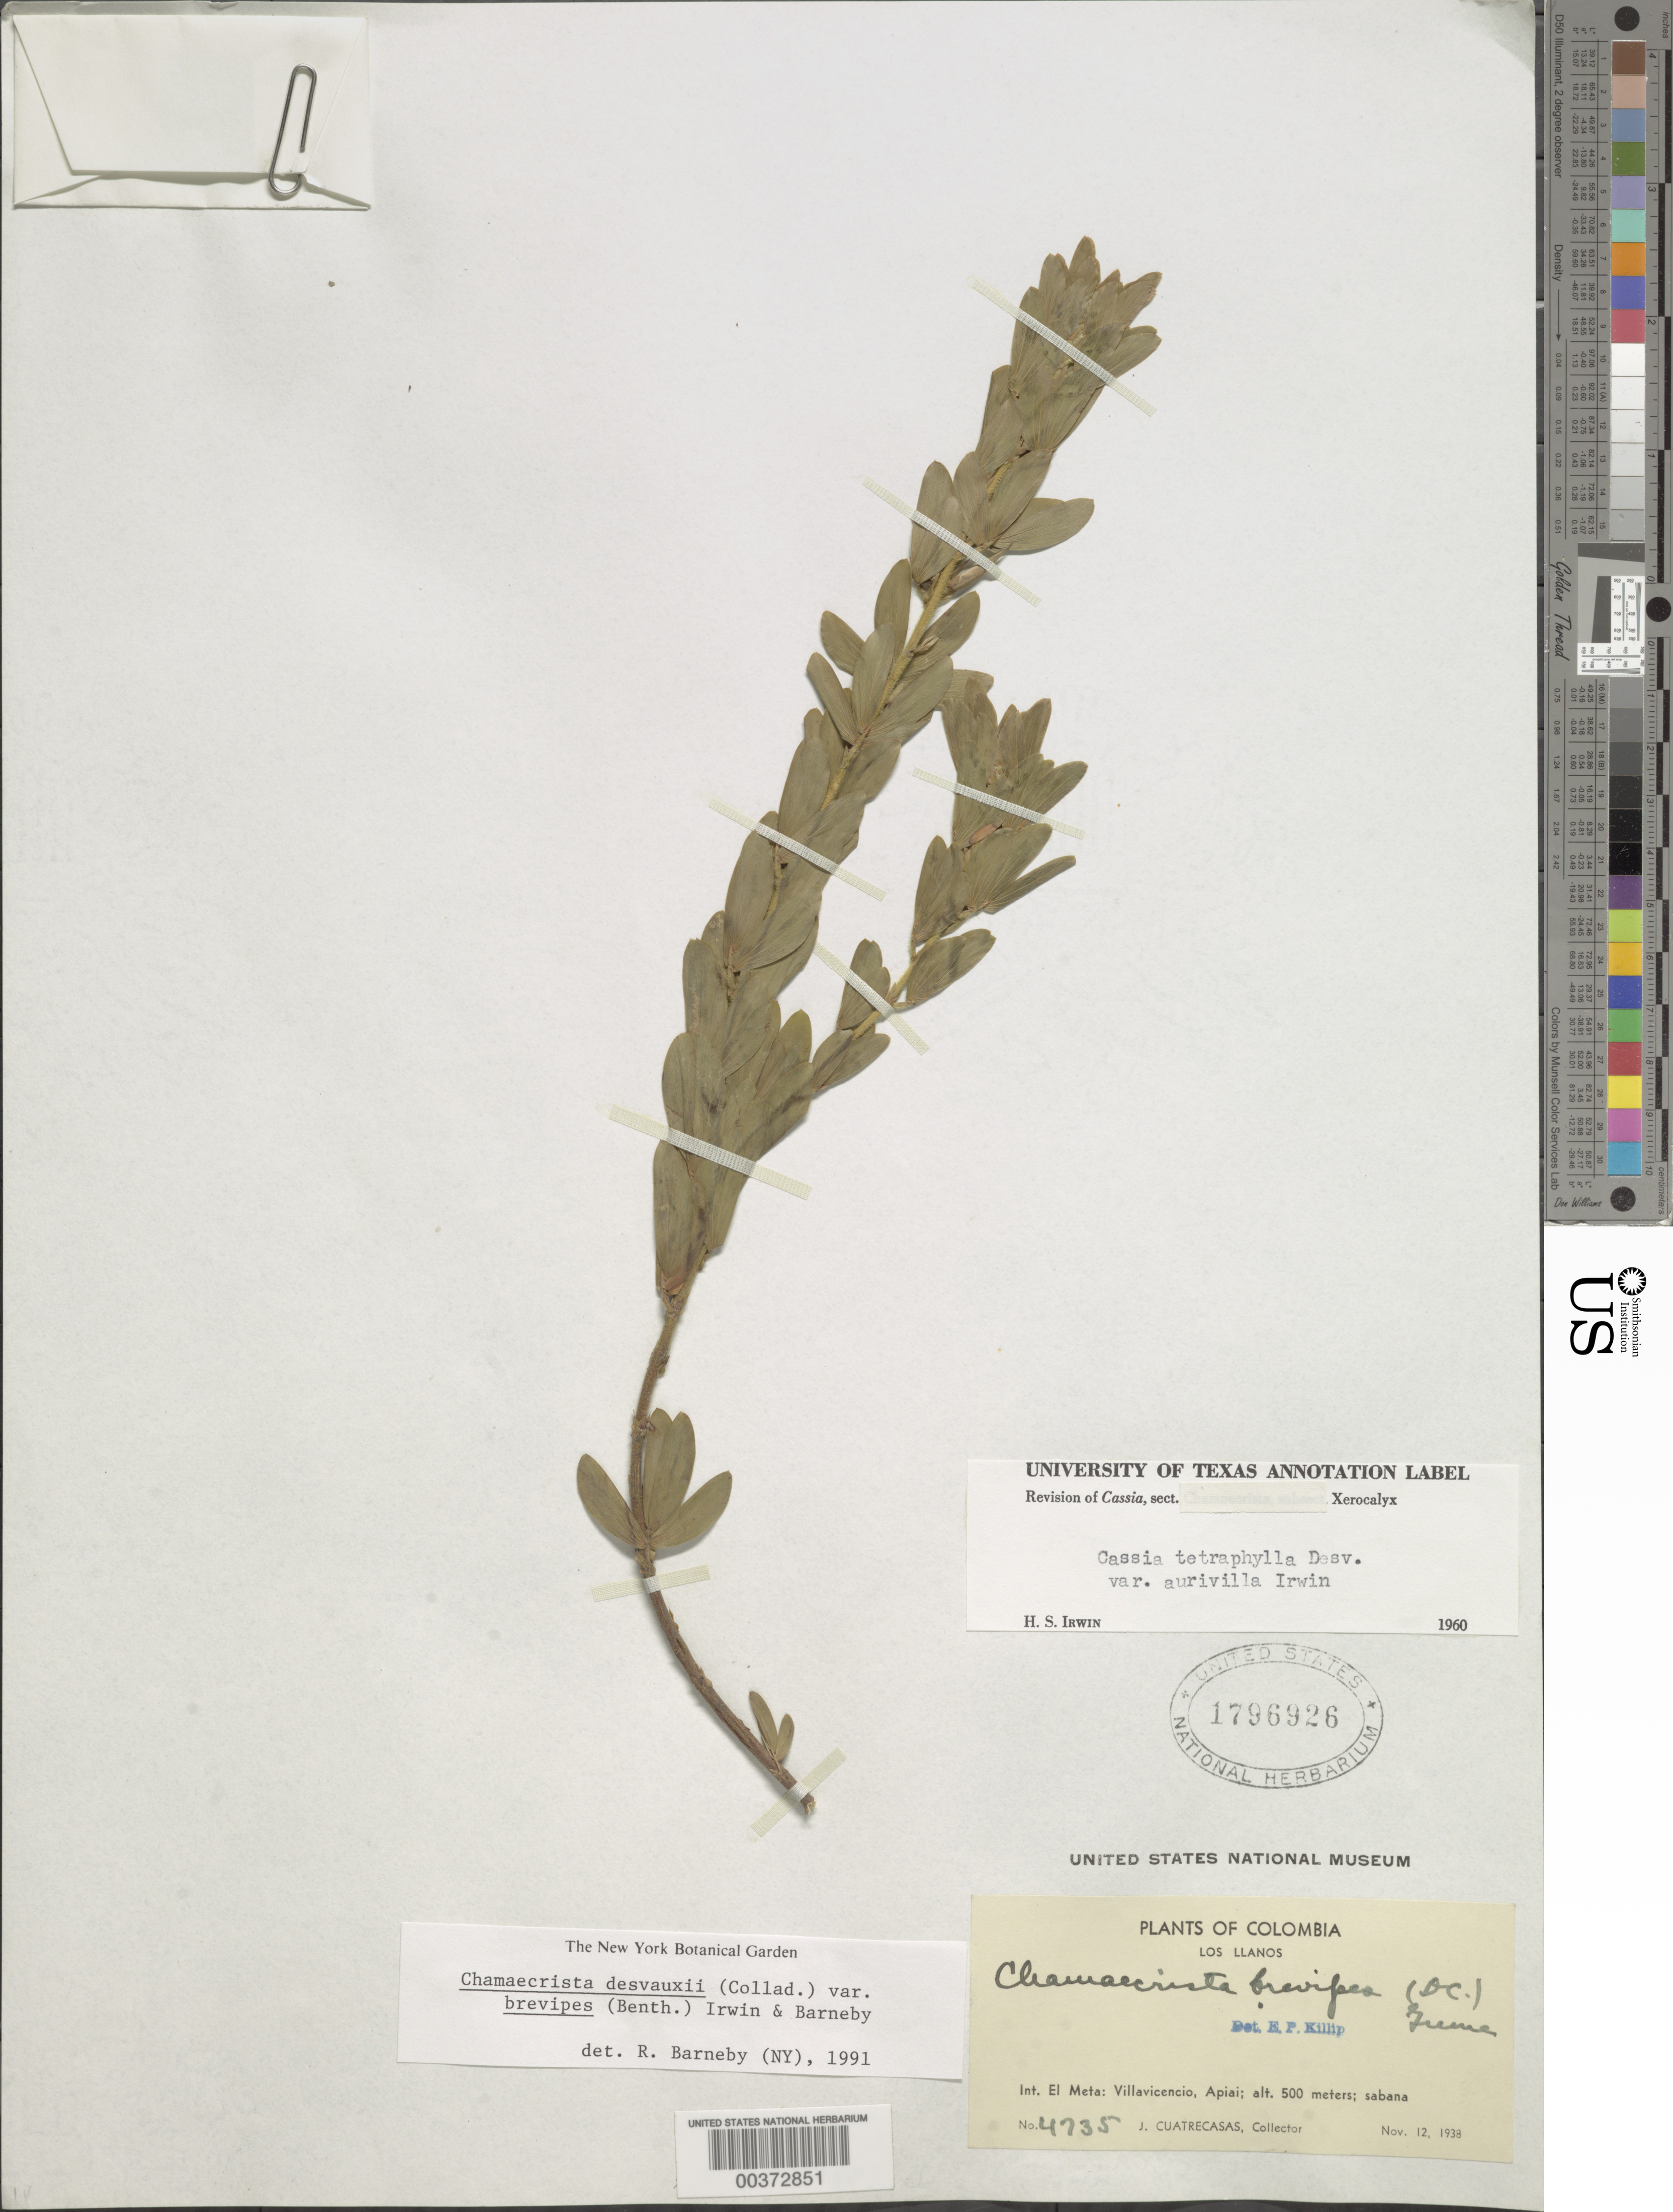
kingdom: Plantae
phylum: Tracheophyta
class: Magnoliopsida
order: Fabales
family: Fabaceae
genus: Chamaecrista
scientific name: Chamaecrista desvauxii var. brevipes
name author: (Benth.) H.S. Irwin & Barneby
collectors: J. Cuatrecasas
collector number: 4735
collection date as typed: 12 Nov 1938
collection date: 1938-11-12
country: Colombia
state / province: Meta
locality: Villa Vicencia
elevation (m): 500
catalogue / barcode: US 1796926